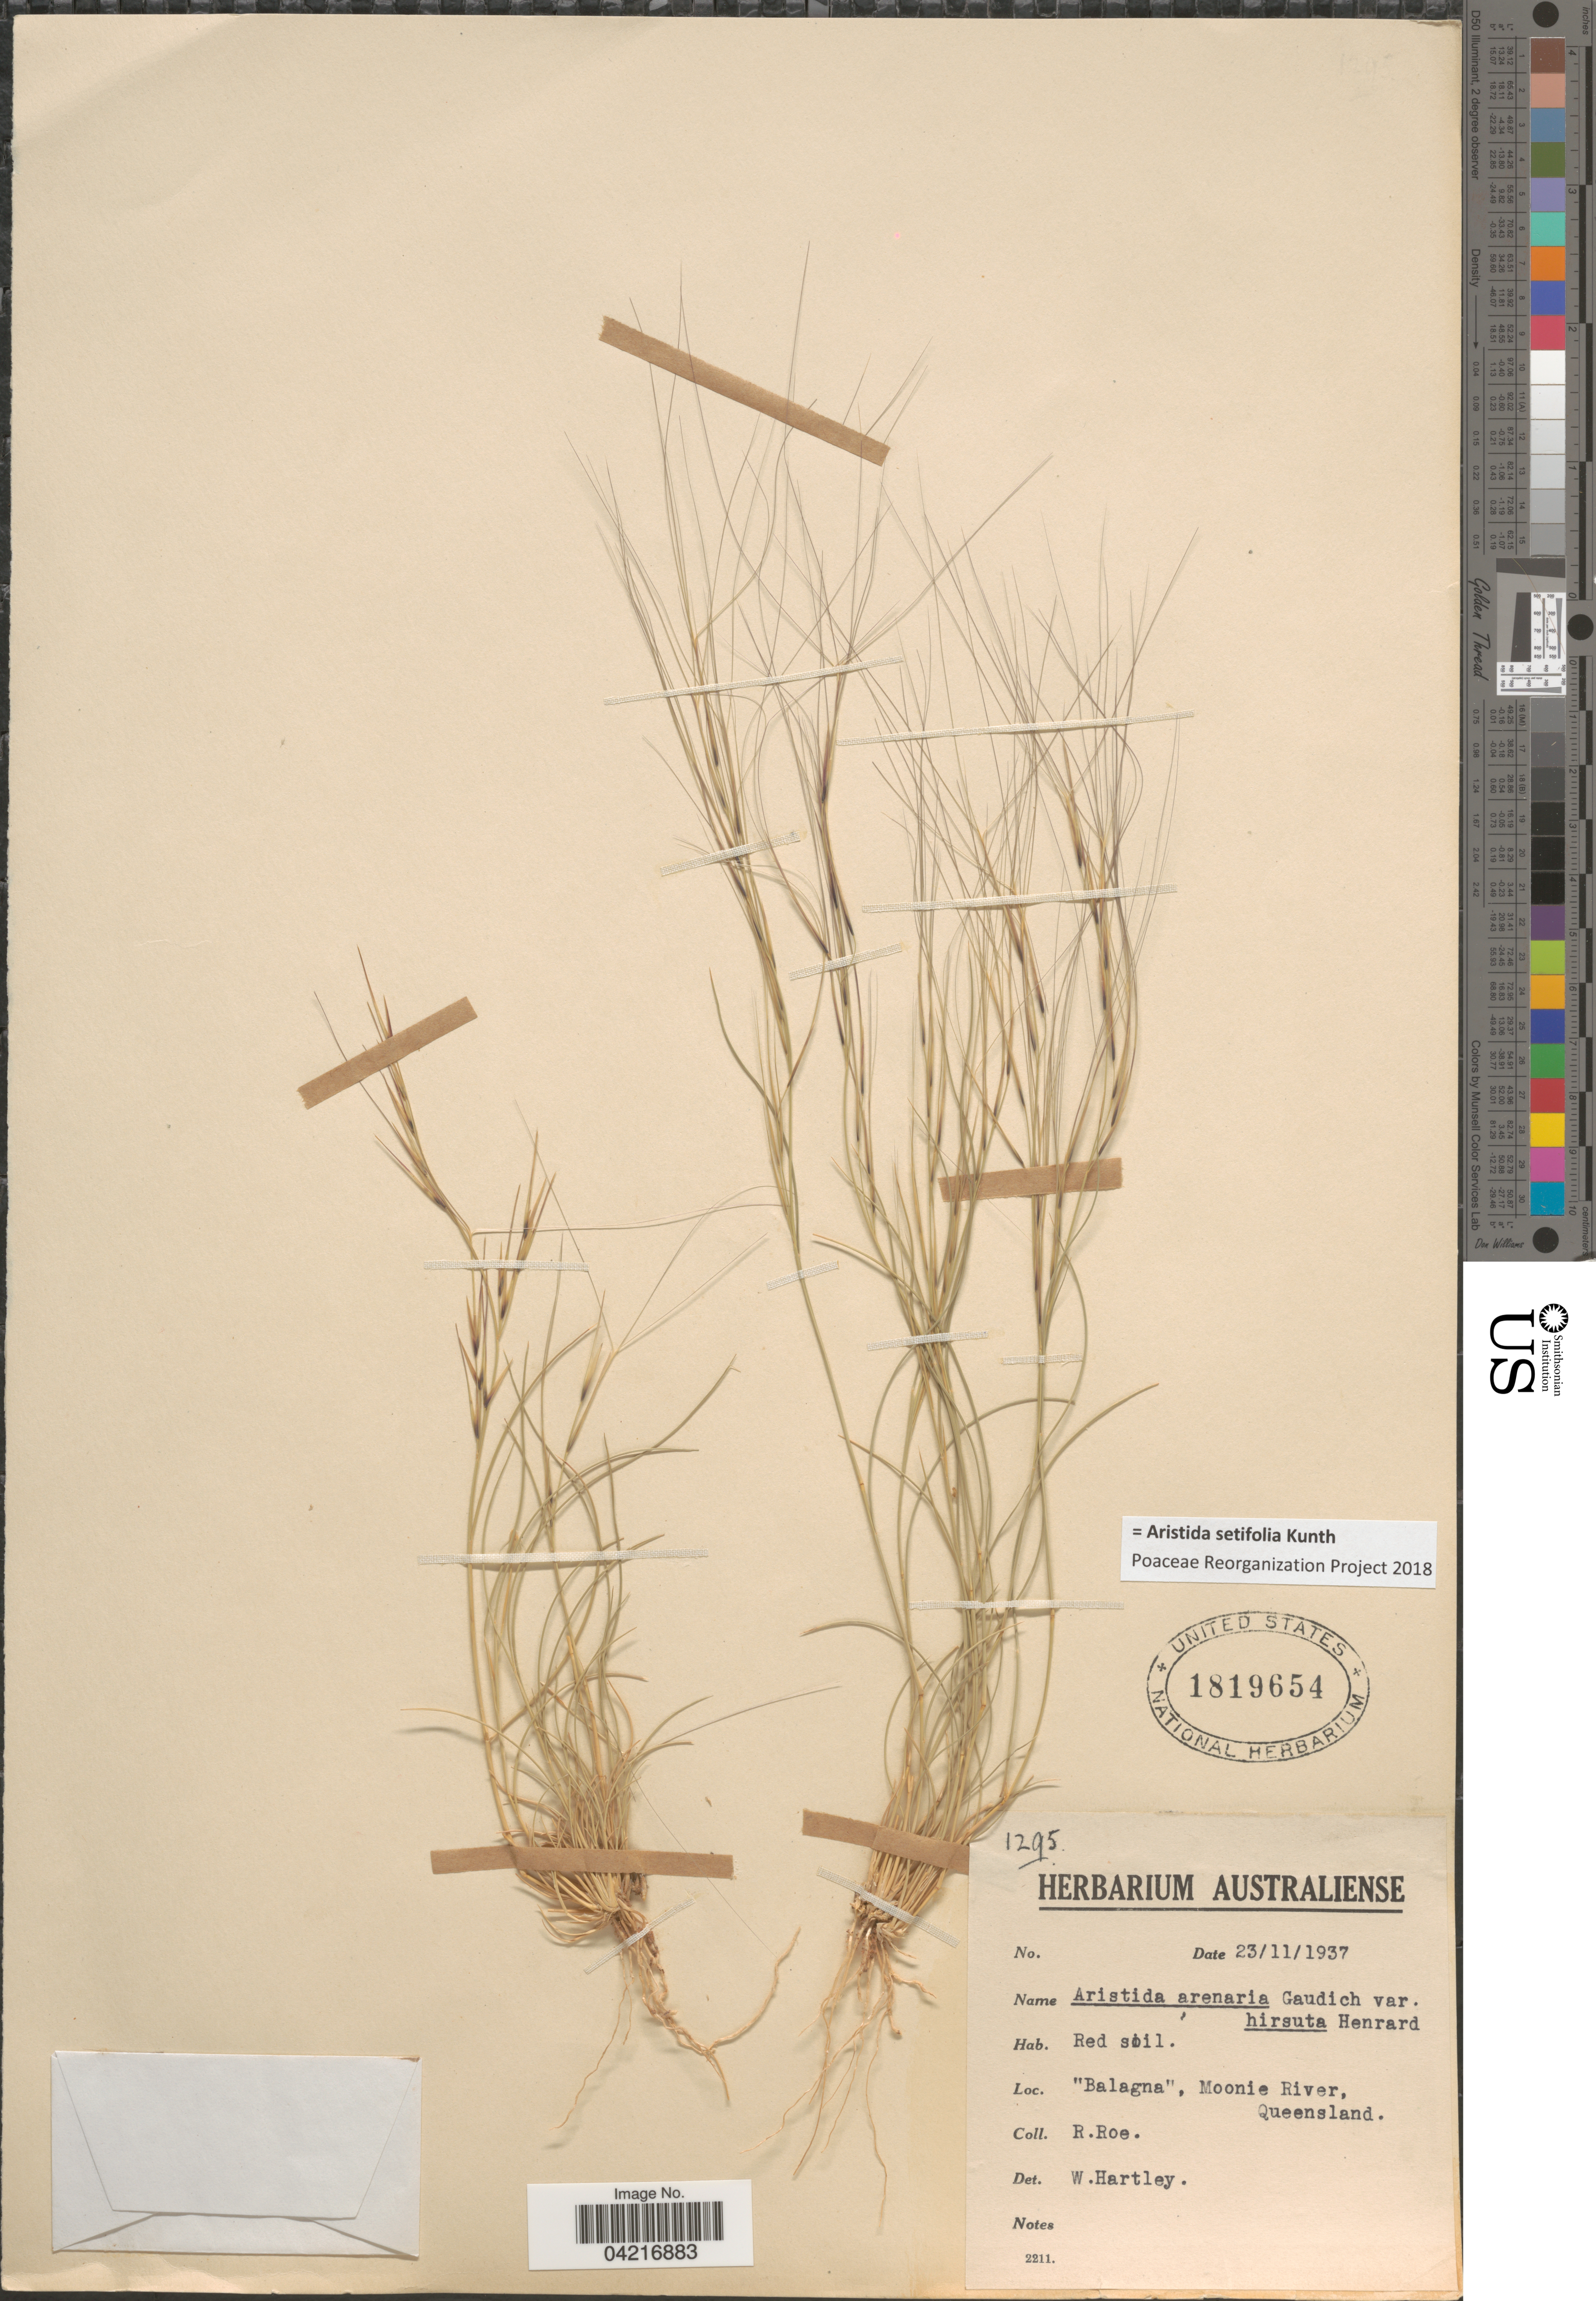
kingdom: Plantae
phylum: Tracheophyta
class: Liliopsida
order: Poales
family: Poaceae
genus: Aristida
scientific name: Aristida setifolia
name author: Kunth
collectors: R. Roe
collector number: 1295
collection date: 1937-11-23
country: Australia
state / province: Queensland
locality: Balagna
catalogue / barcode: US 1819654